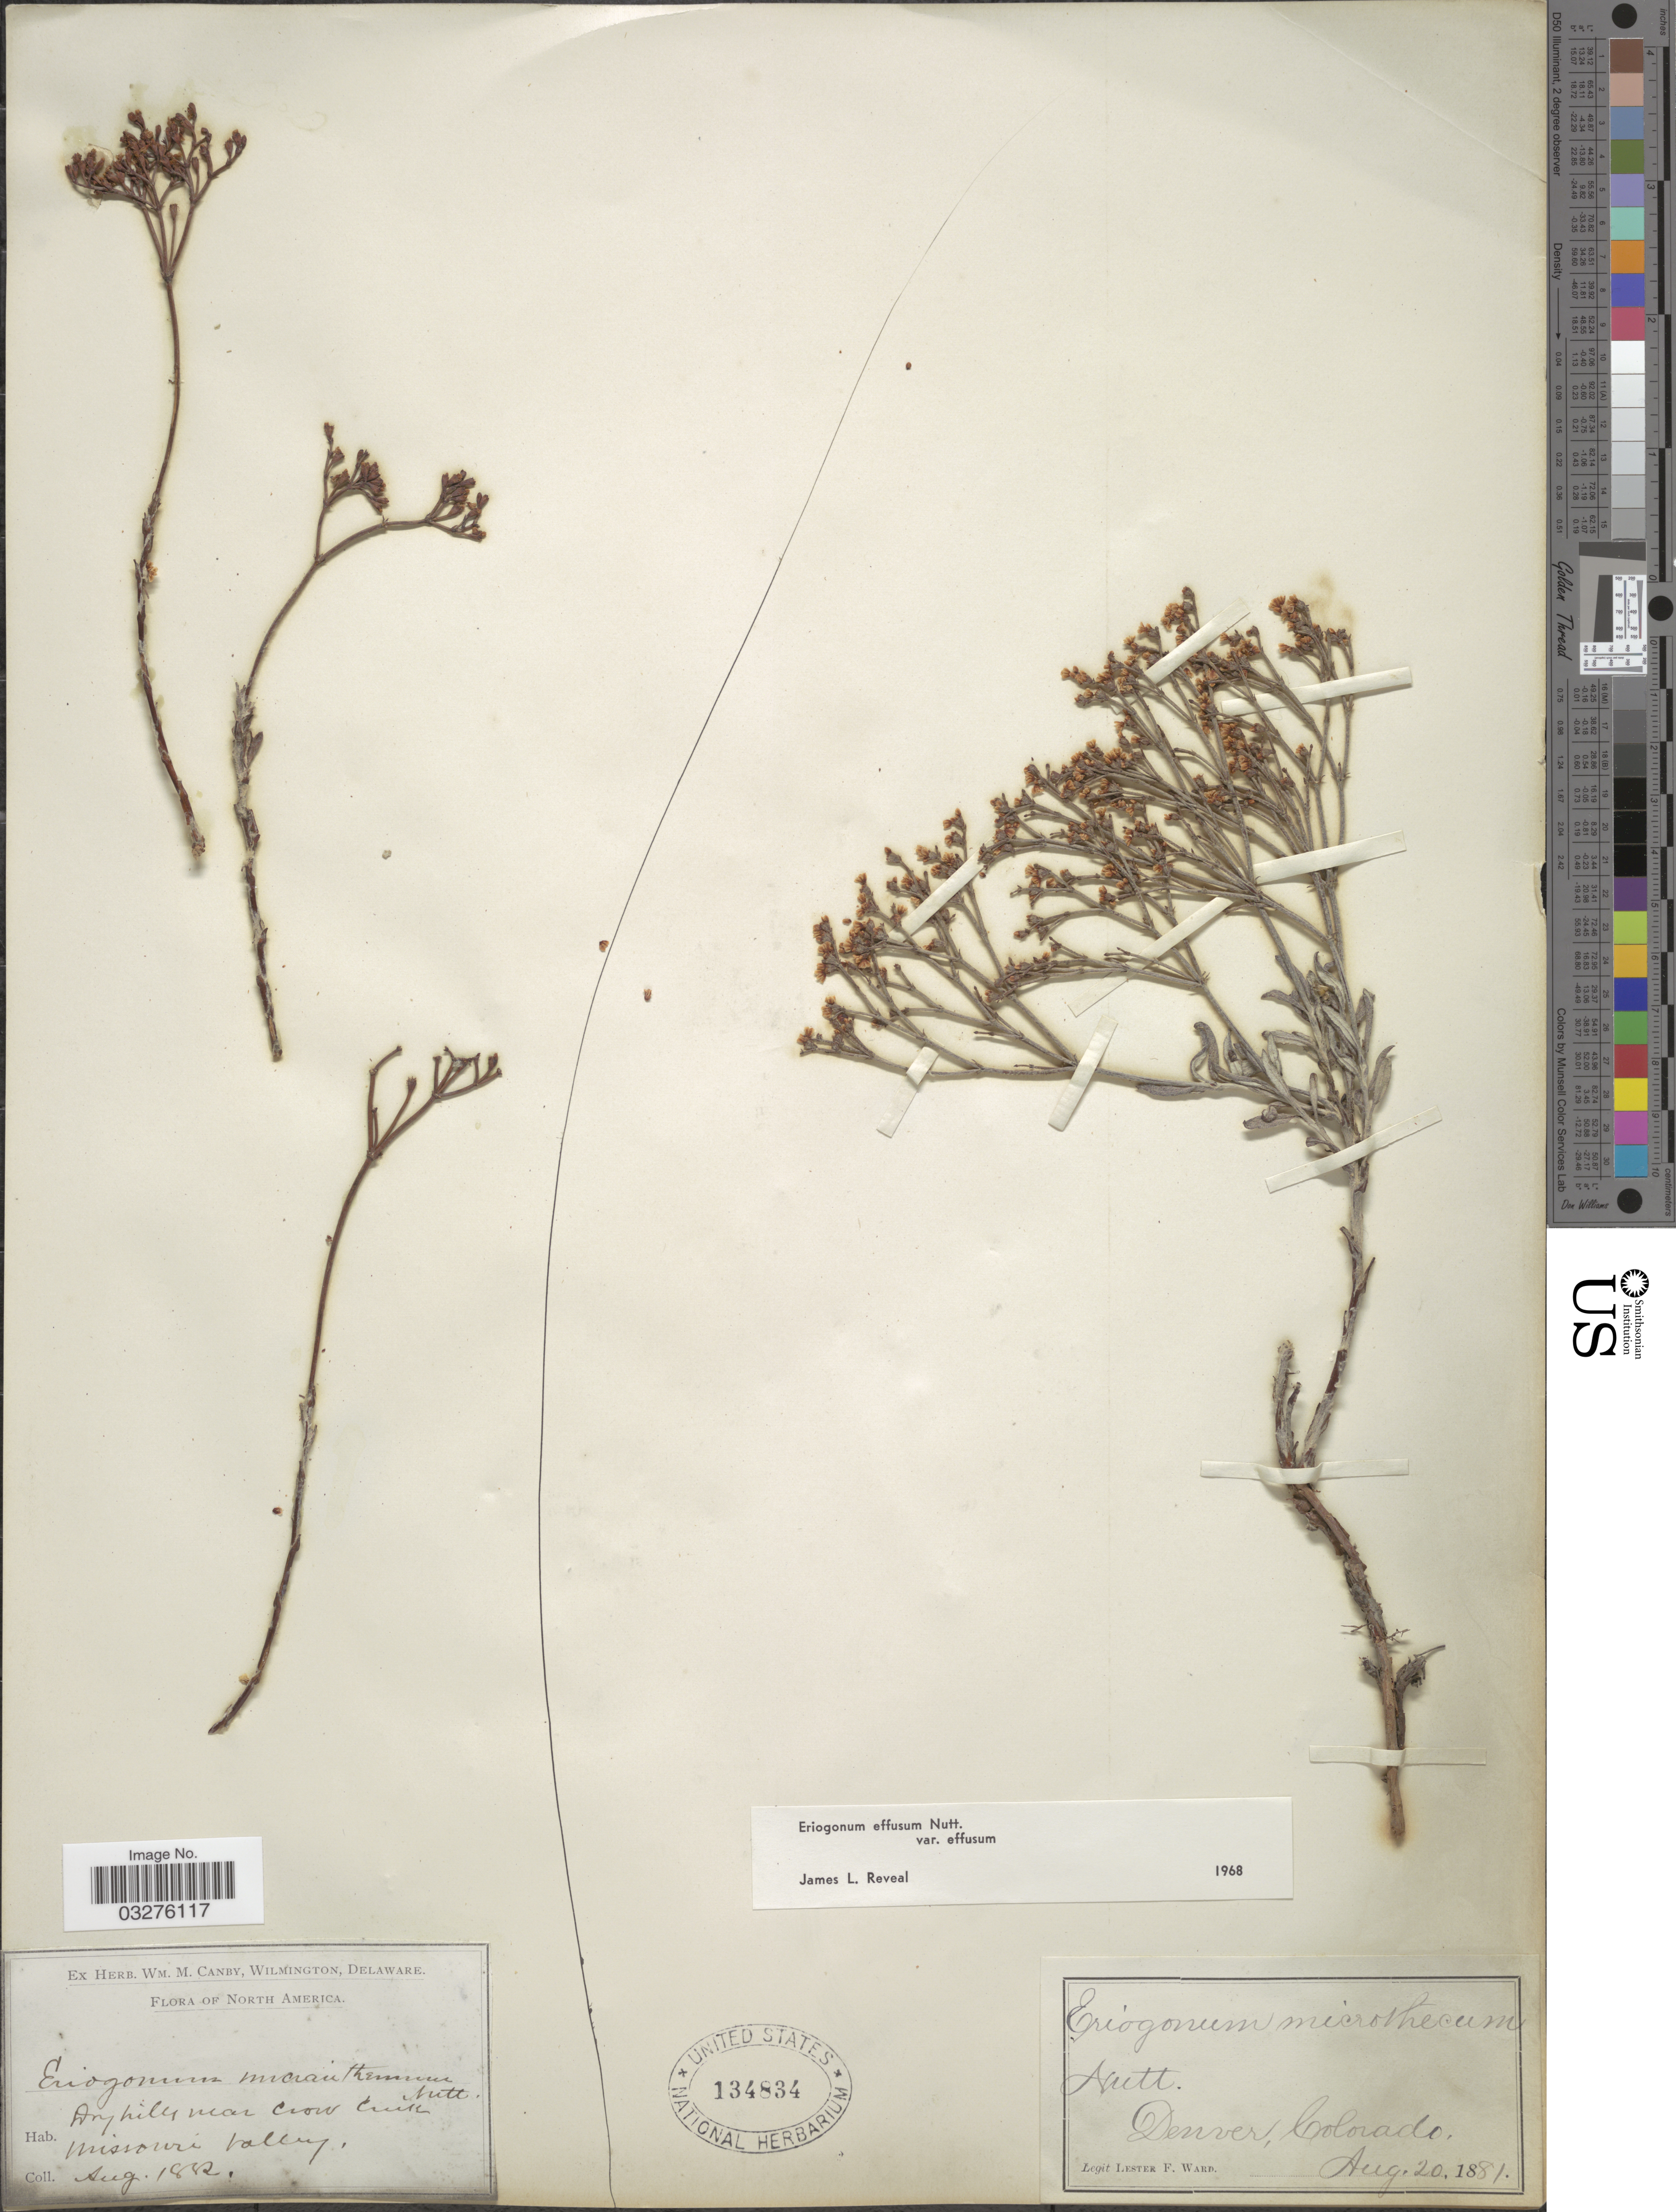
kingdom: Plantae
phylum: Tracheophyta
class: Magnoliopsida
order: Caryophyllales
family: Polygonaceae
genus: Eriogonum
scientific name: Eriogonum effusum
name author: Nutt.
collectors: L. F. Ward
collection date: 1882-08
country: United States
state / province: Colorado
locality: Dry hills near Crow Creek, Missouri Valley. Denver.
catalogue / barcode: US 134834